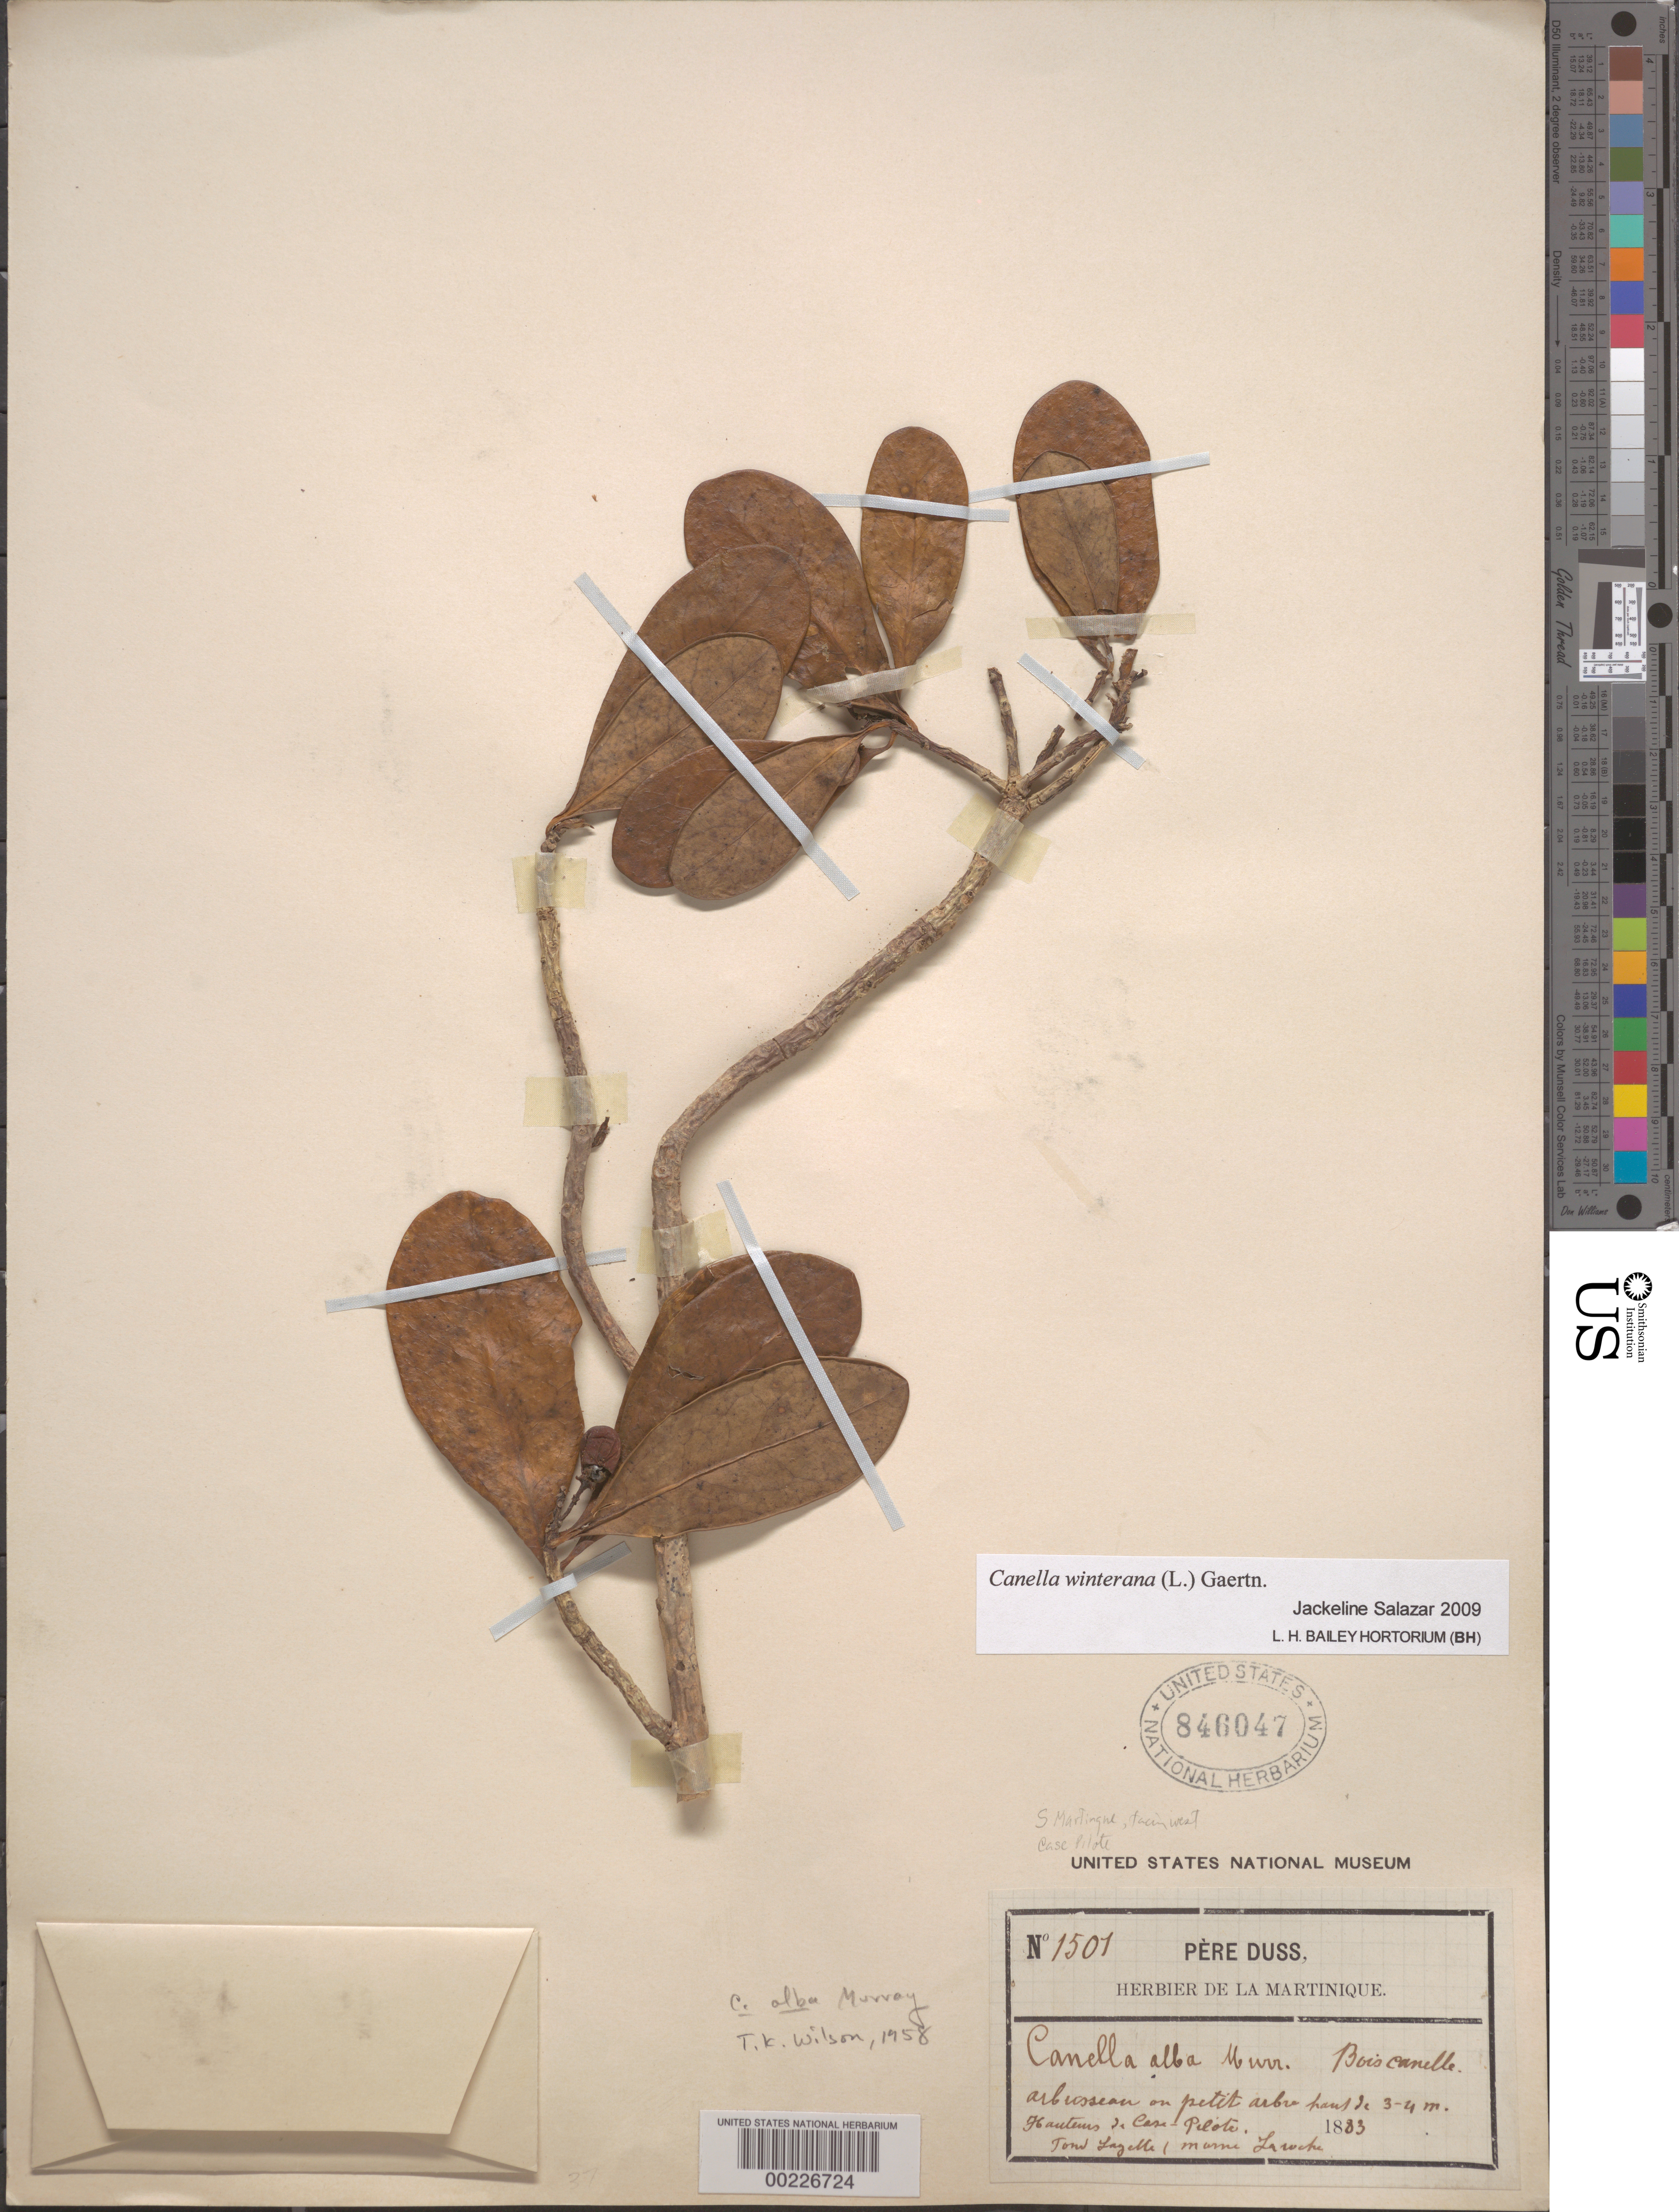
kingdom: Plantae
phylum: Tracheophyta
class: Magnoliopsida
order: Canellales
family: Canellaceae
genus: Canella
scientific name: Canella winterana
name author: (L.) Gaertn.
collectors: Père Duss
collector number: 1501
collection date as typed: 1883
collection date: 1883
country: Sint Maartin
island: Sint Maarten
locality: Facing w, case pilote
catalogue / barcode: US 846047